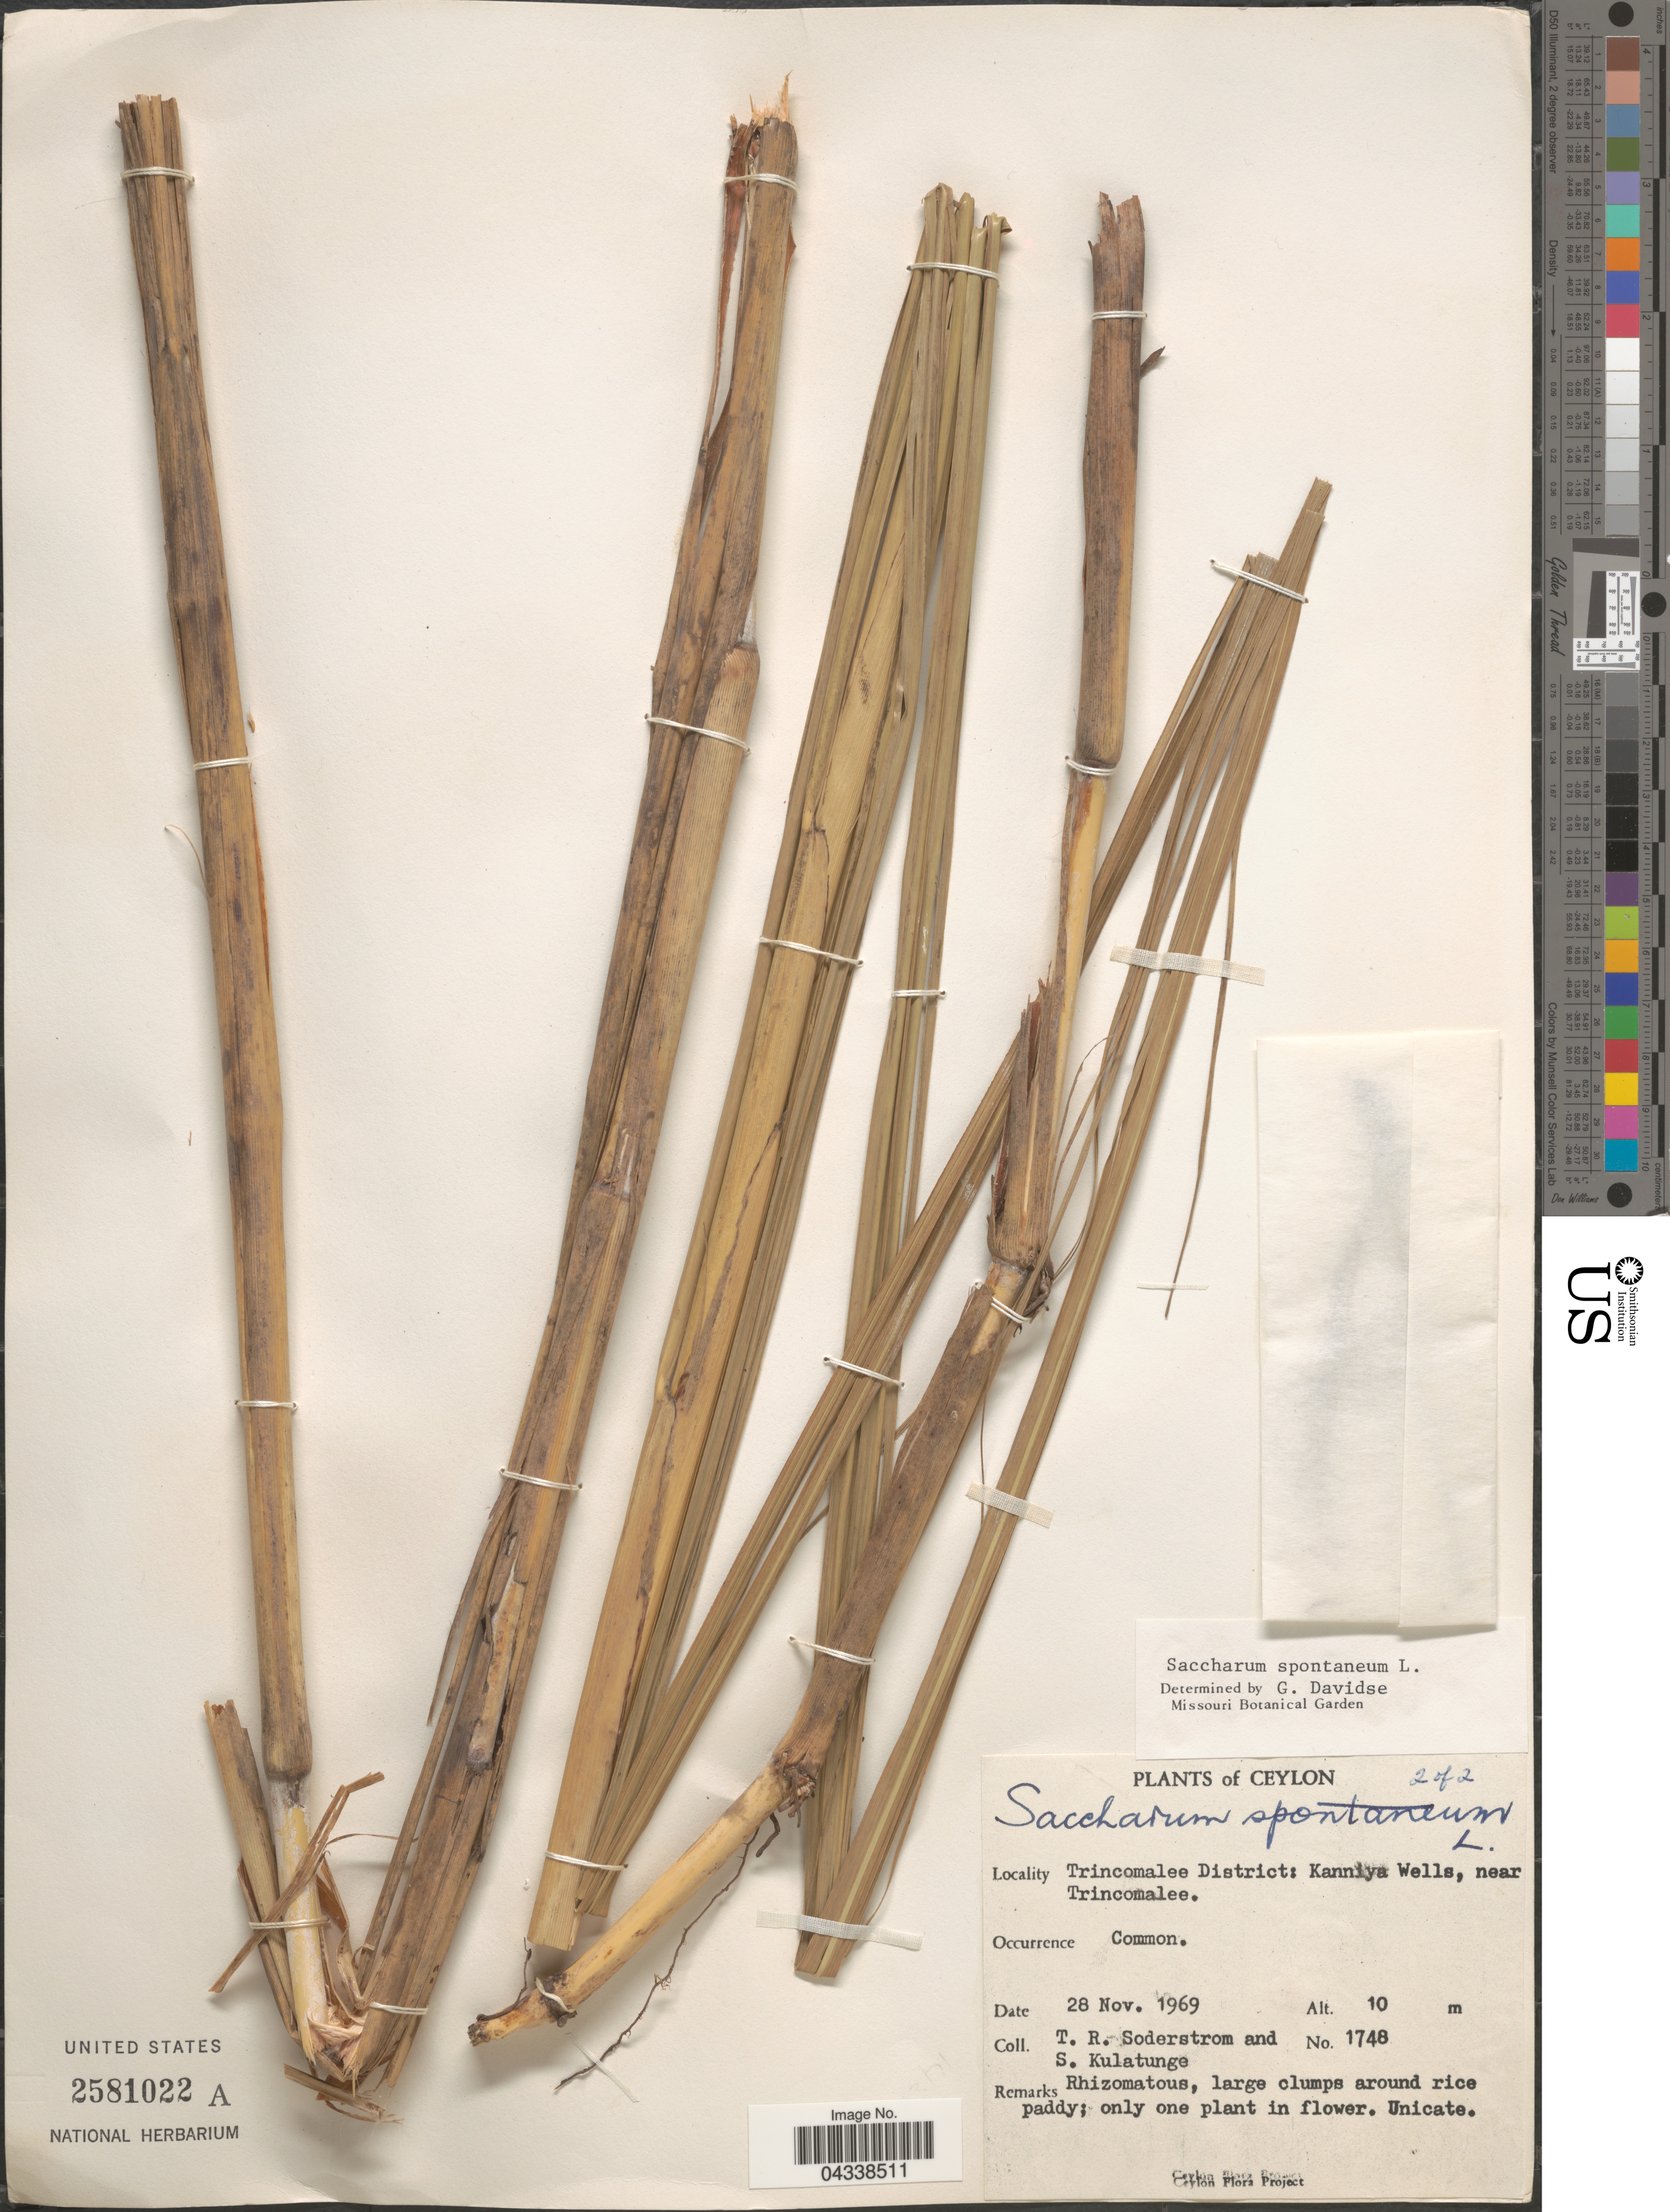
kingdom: Plantae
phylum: Tracheophyta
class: Liliopsida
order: Poales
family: Poaceae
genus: Saccharum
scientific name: Saccharum spontaneum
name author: L.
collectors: T. R. Soderstrom & S. Kulatunge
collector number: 1748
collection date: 1969-11-28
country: Sri Lanka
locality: Ceylon. Trincomalee District: Kanniya Wells, near Trincomalee.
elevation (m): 10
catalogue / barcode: US 2581022A